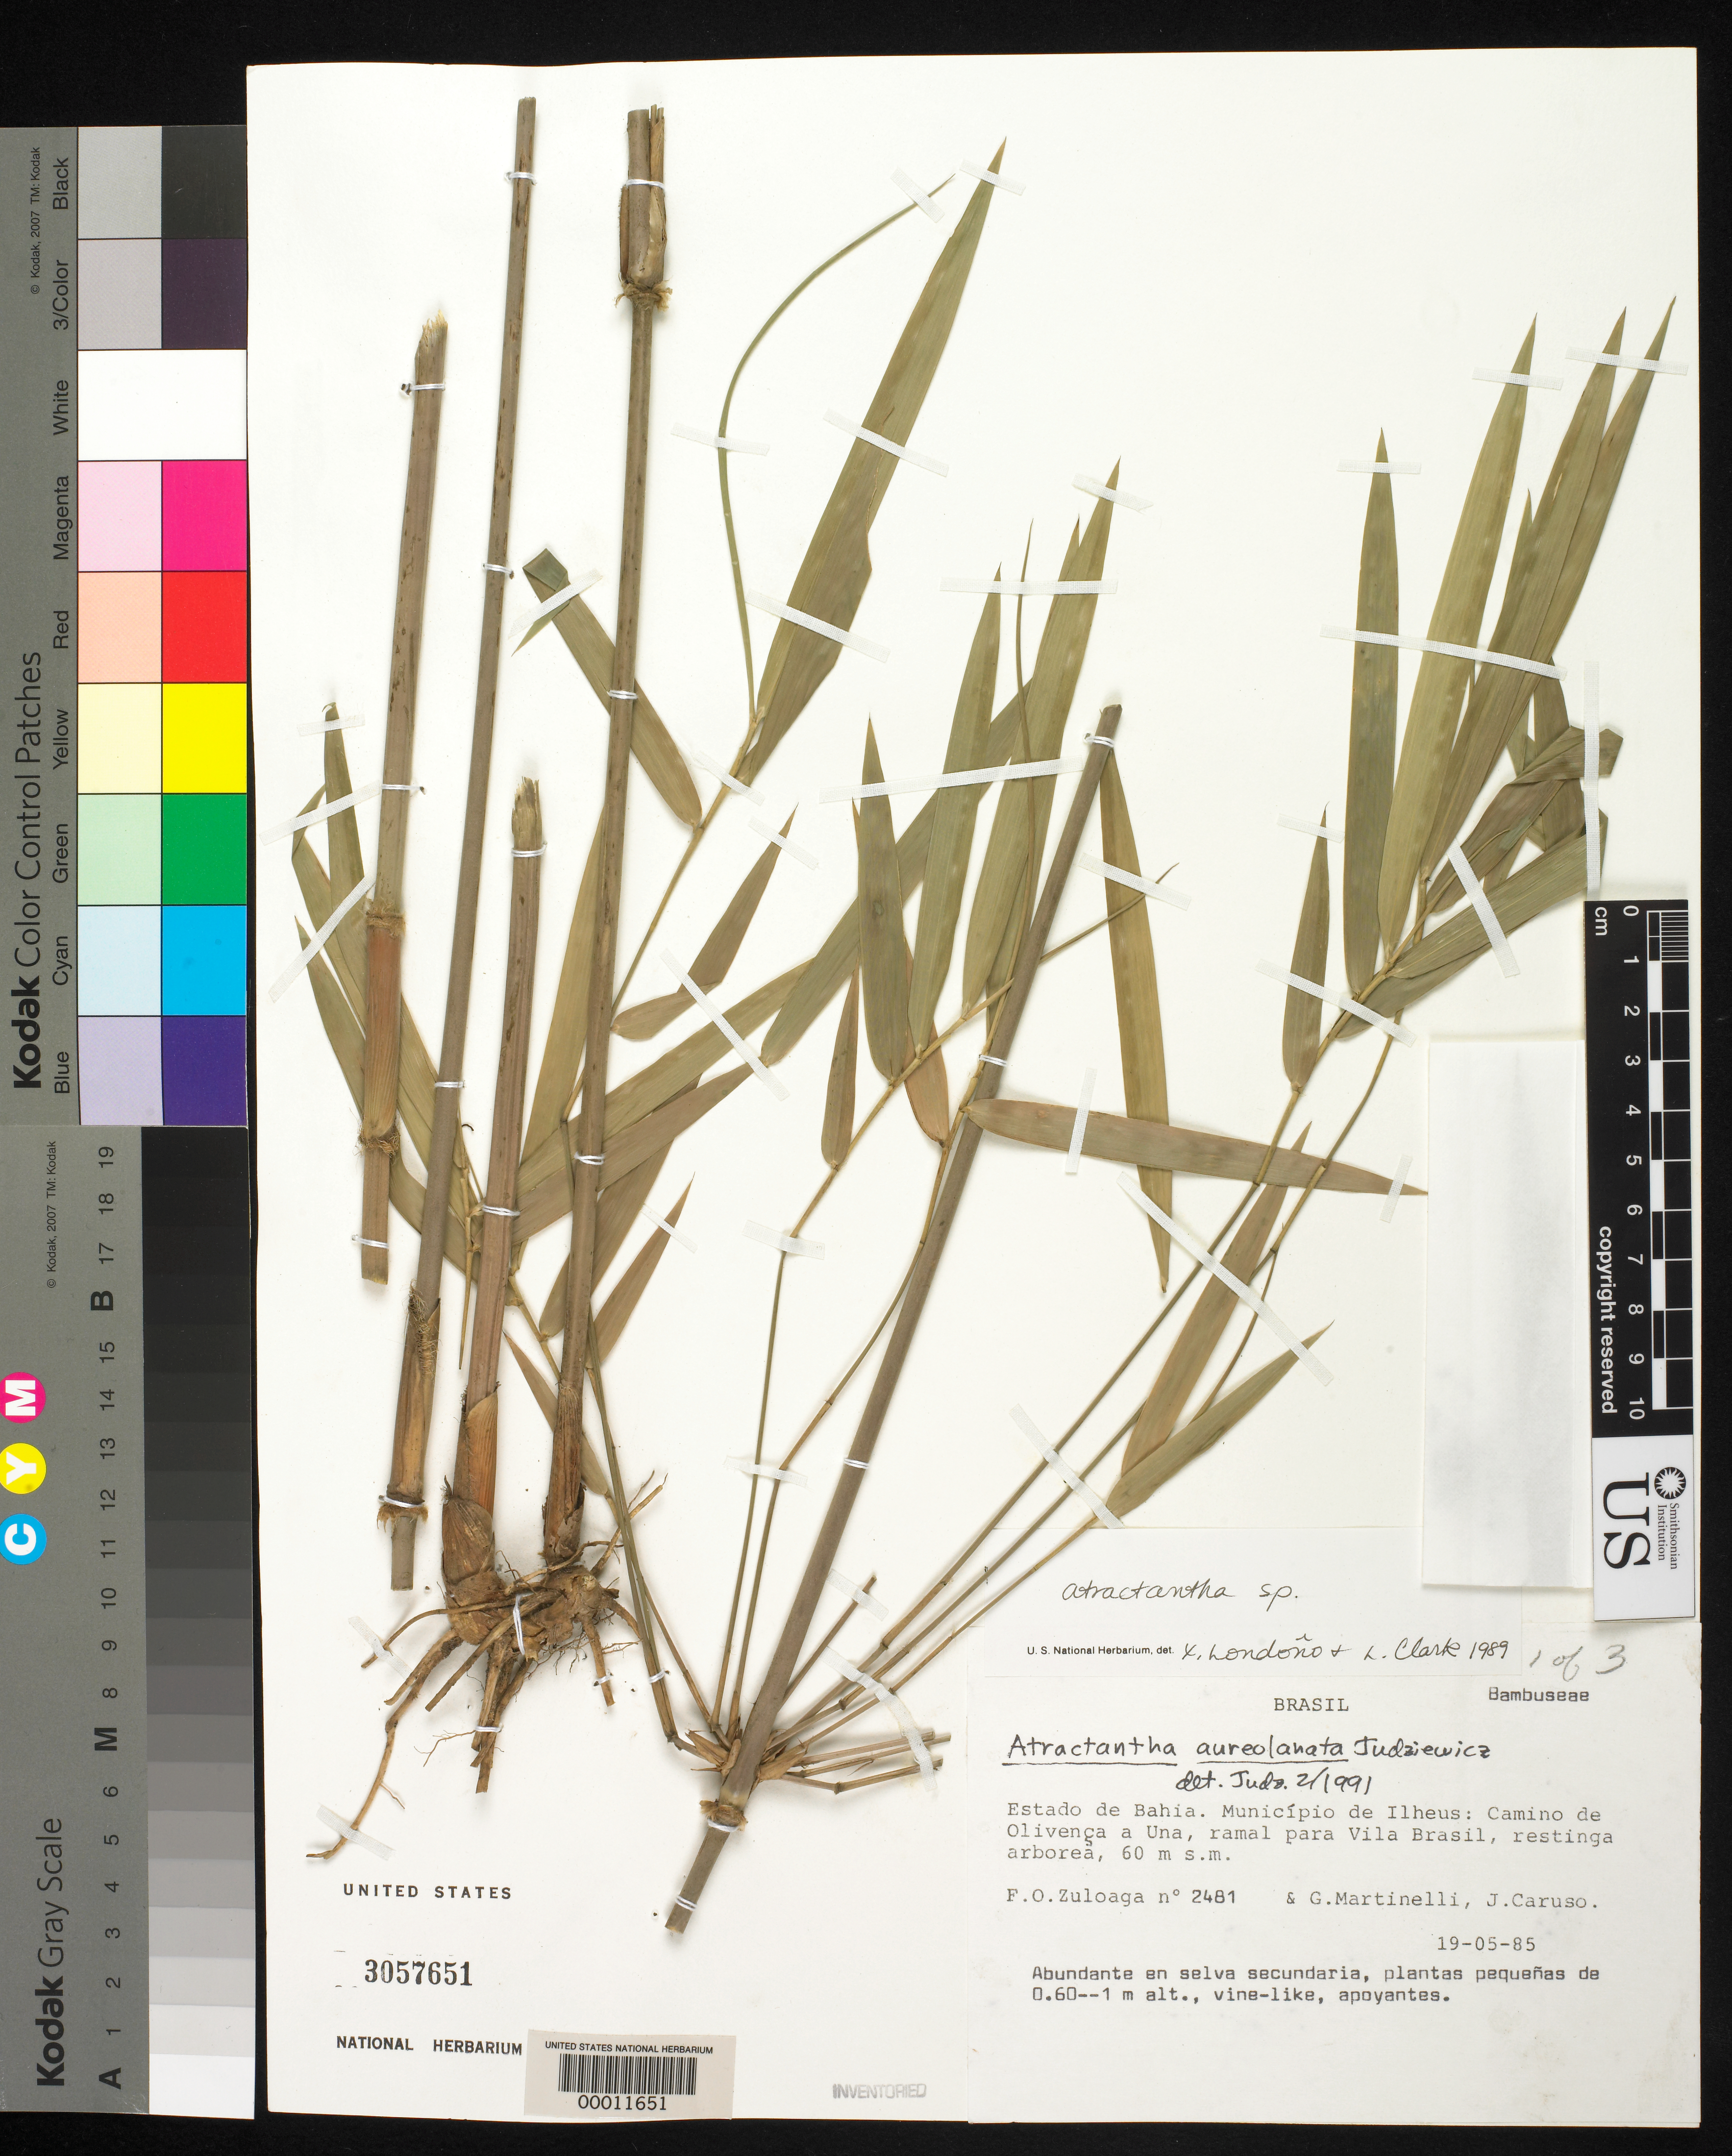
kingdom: Plantae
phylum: Tracheophyta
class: Liliopsida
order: Poales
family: Poaceae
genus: Atractantha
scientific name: Atractantha aureolanata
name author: Judz.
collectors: F. O. Zuloaga, G. Martinelli & J. Caruso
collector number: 2481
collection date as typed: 19 May 1985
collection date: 1985-05-19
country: Brazil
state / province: Bahia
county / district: Ilhéus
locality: Camino de olivenca a una, vila brasil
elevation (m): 60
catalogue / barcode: US 3057651